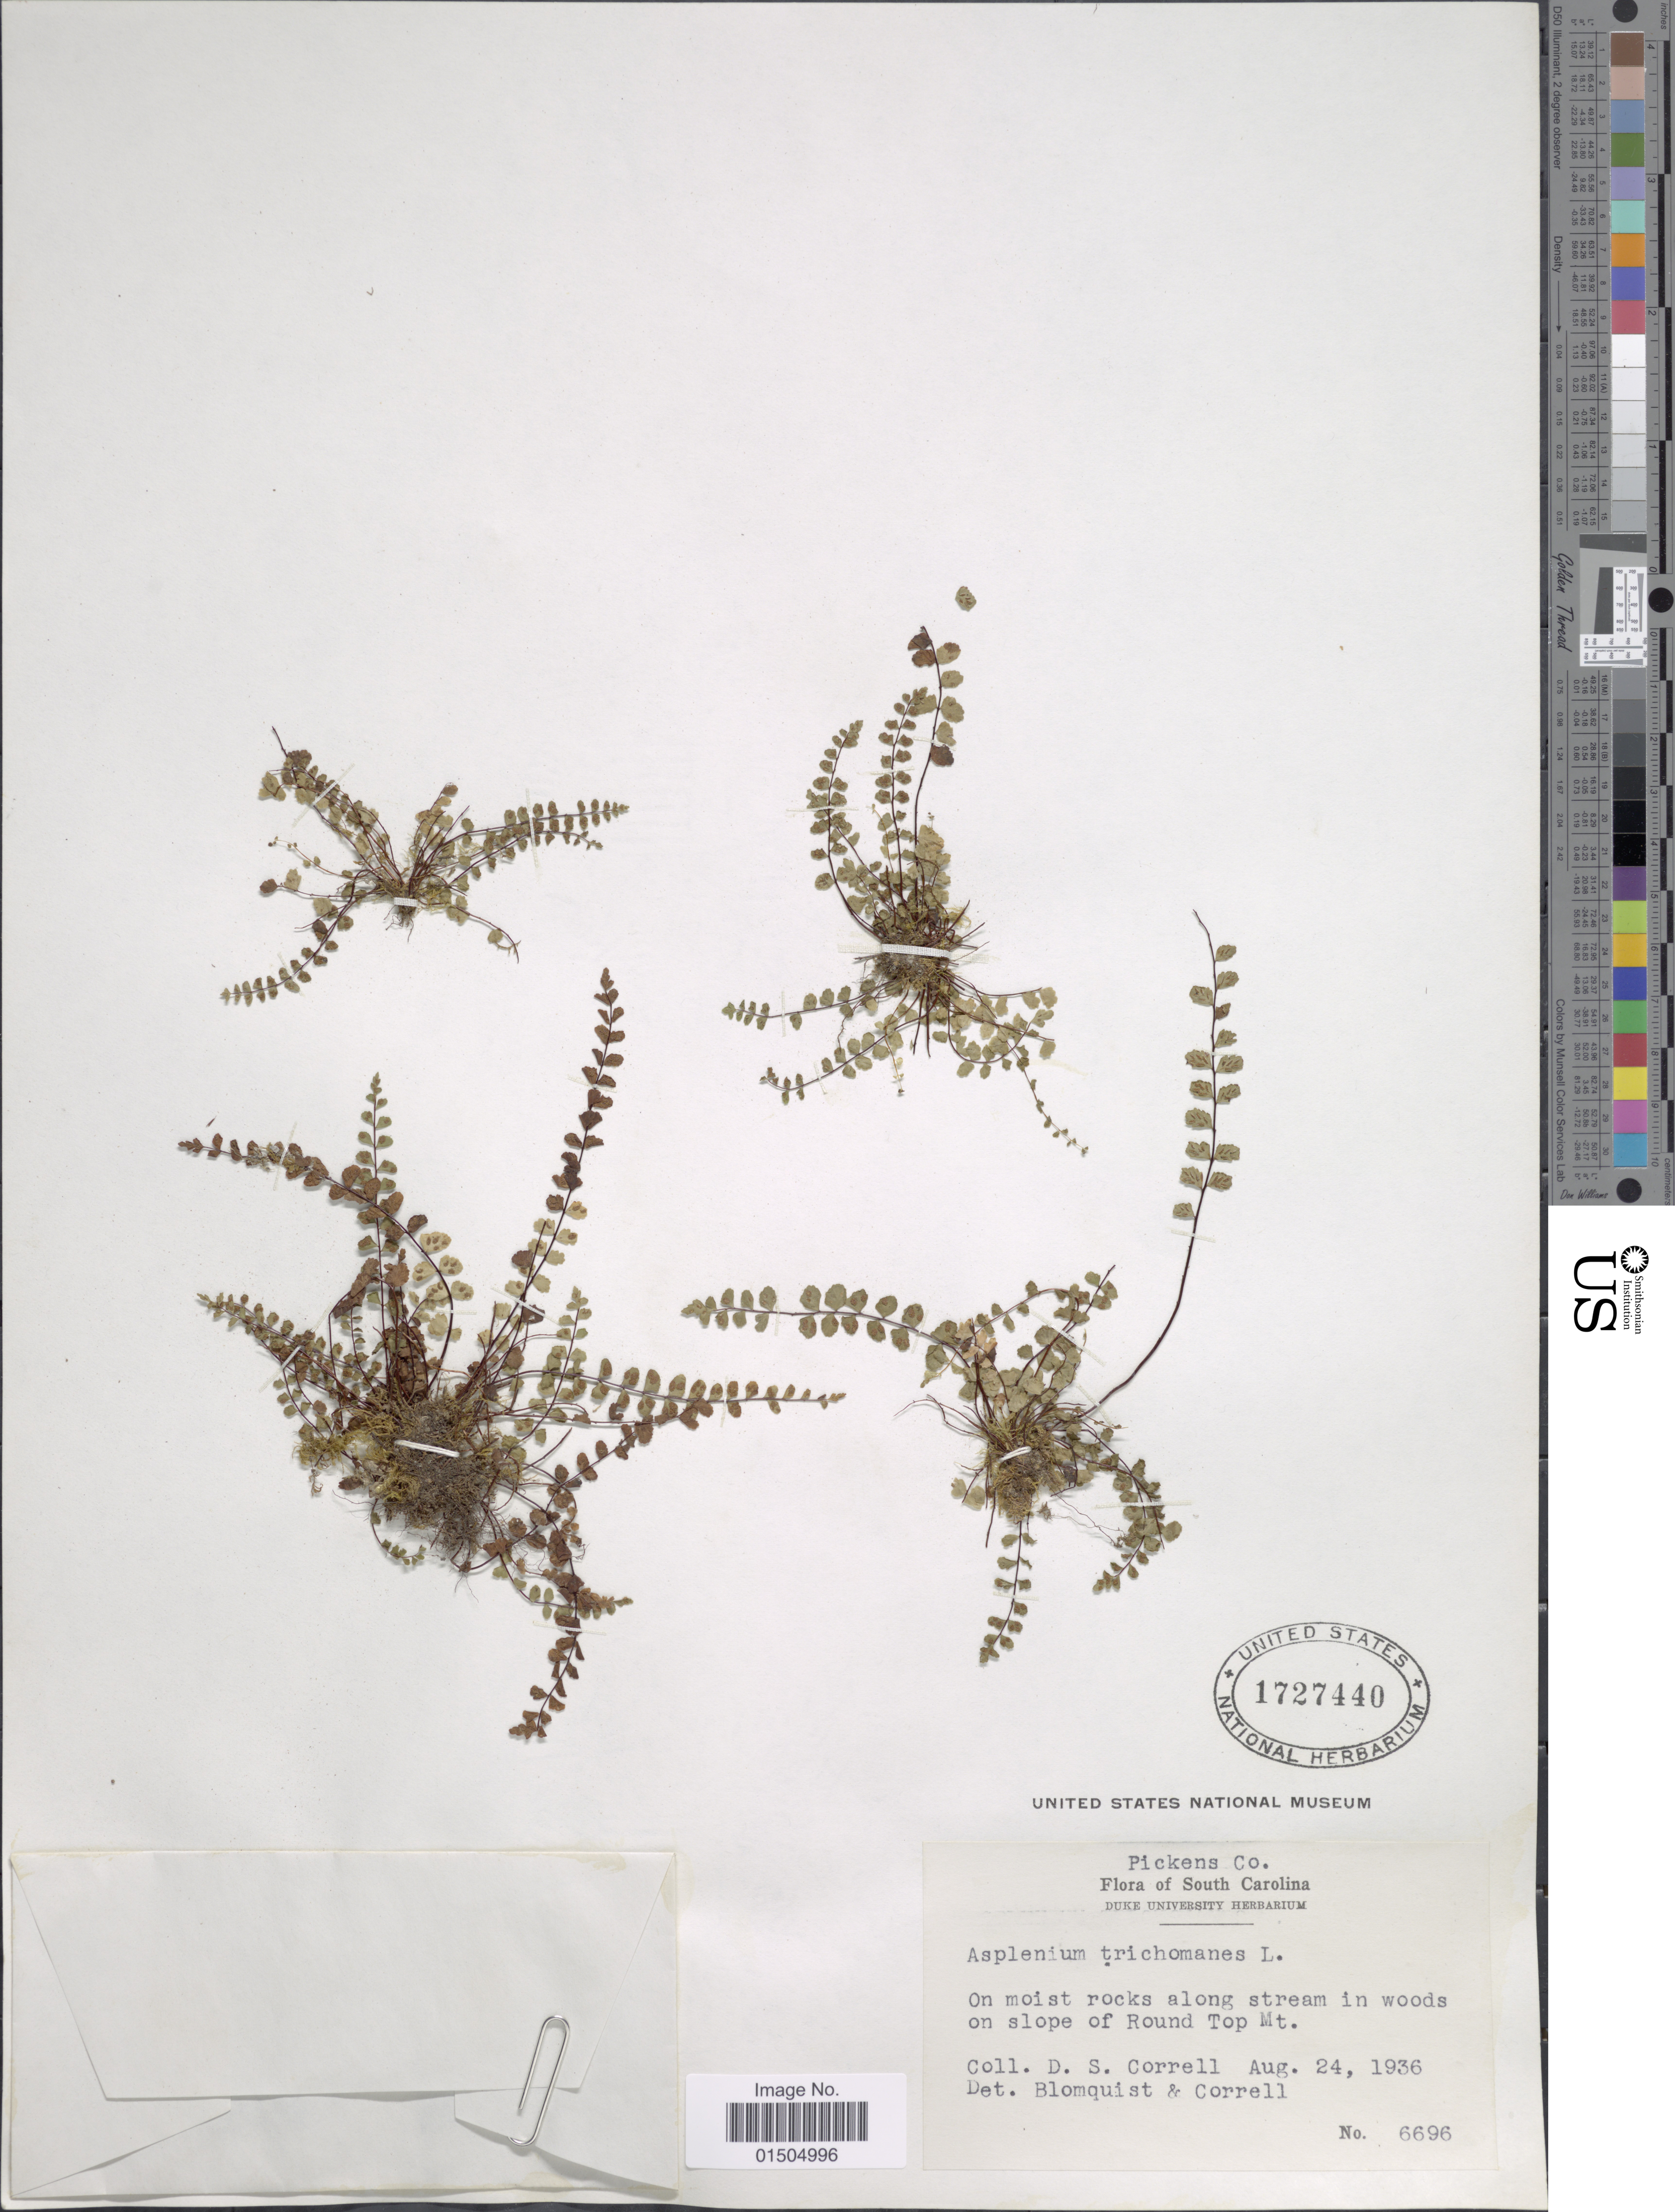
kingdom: Plantae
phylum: Tracheophyta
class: Polypodiopsida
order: Polypodiales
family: Aspleniaceae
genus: Asplenium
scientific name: Asplenium trichomanes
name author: L.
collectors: D. S. Correll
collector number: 6696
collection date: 1936-08-24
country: United States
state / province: South Carolina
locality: Pickens Co. On moist rocks along stream in woods on slope of Round Top Mt.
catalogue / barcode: US 1727440